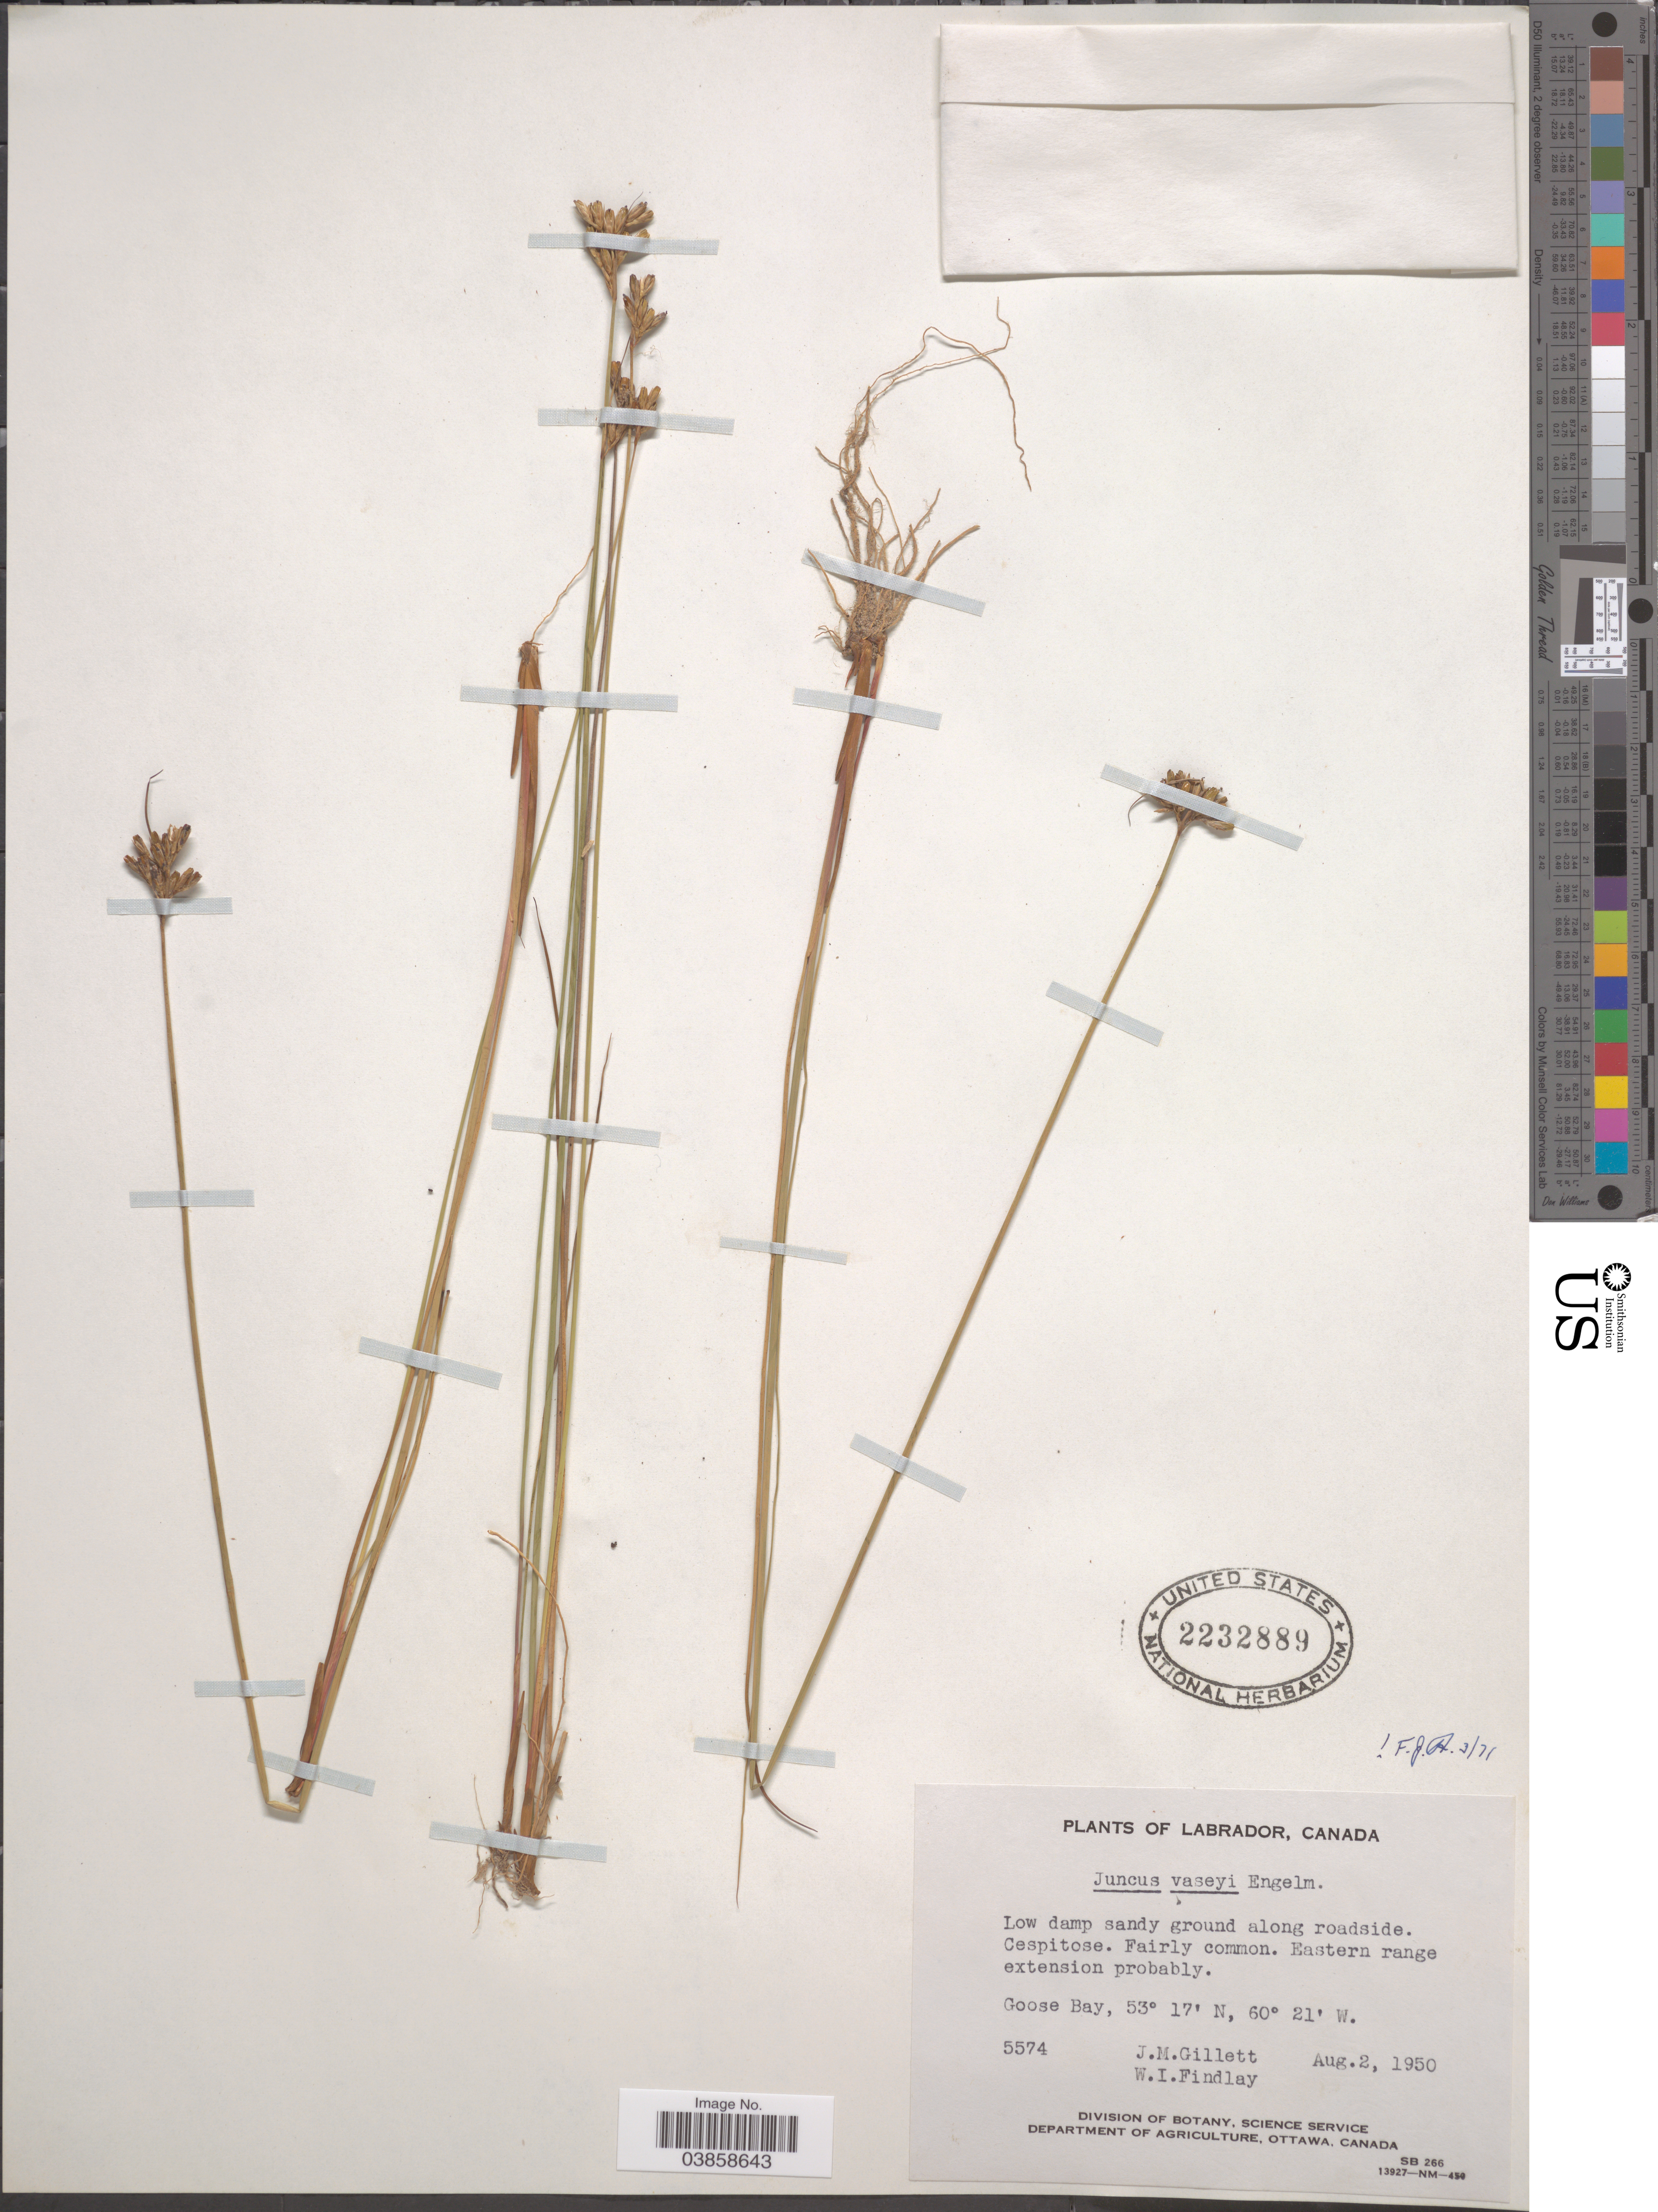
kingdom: Plantae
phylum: Tracheophyta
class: Liliopsida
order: Poales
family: Juncaceae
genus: Juncus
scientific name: Juncus vaseyi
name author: Engelm.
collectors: J. M. Gillett & W. Findlay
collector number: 5574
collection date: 1950-08-02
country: Canada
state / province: Newfoundland and Labrador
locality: Labrador. Eastern range extension probably. Goose Bay.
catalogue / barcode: US 2232889